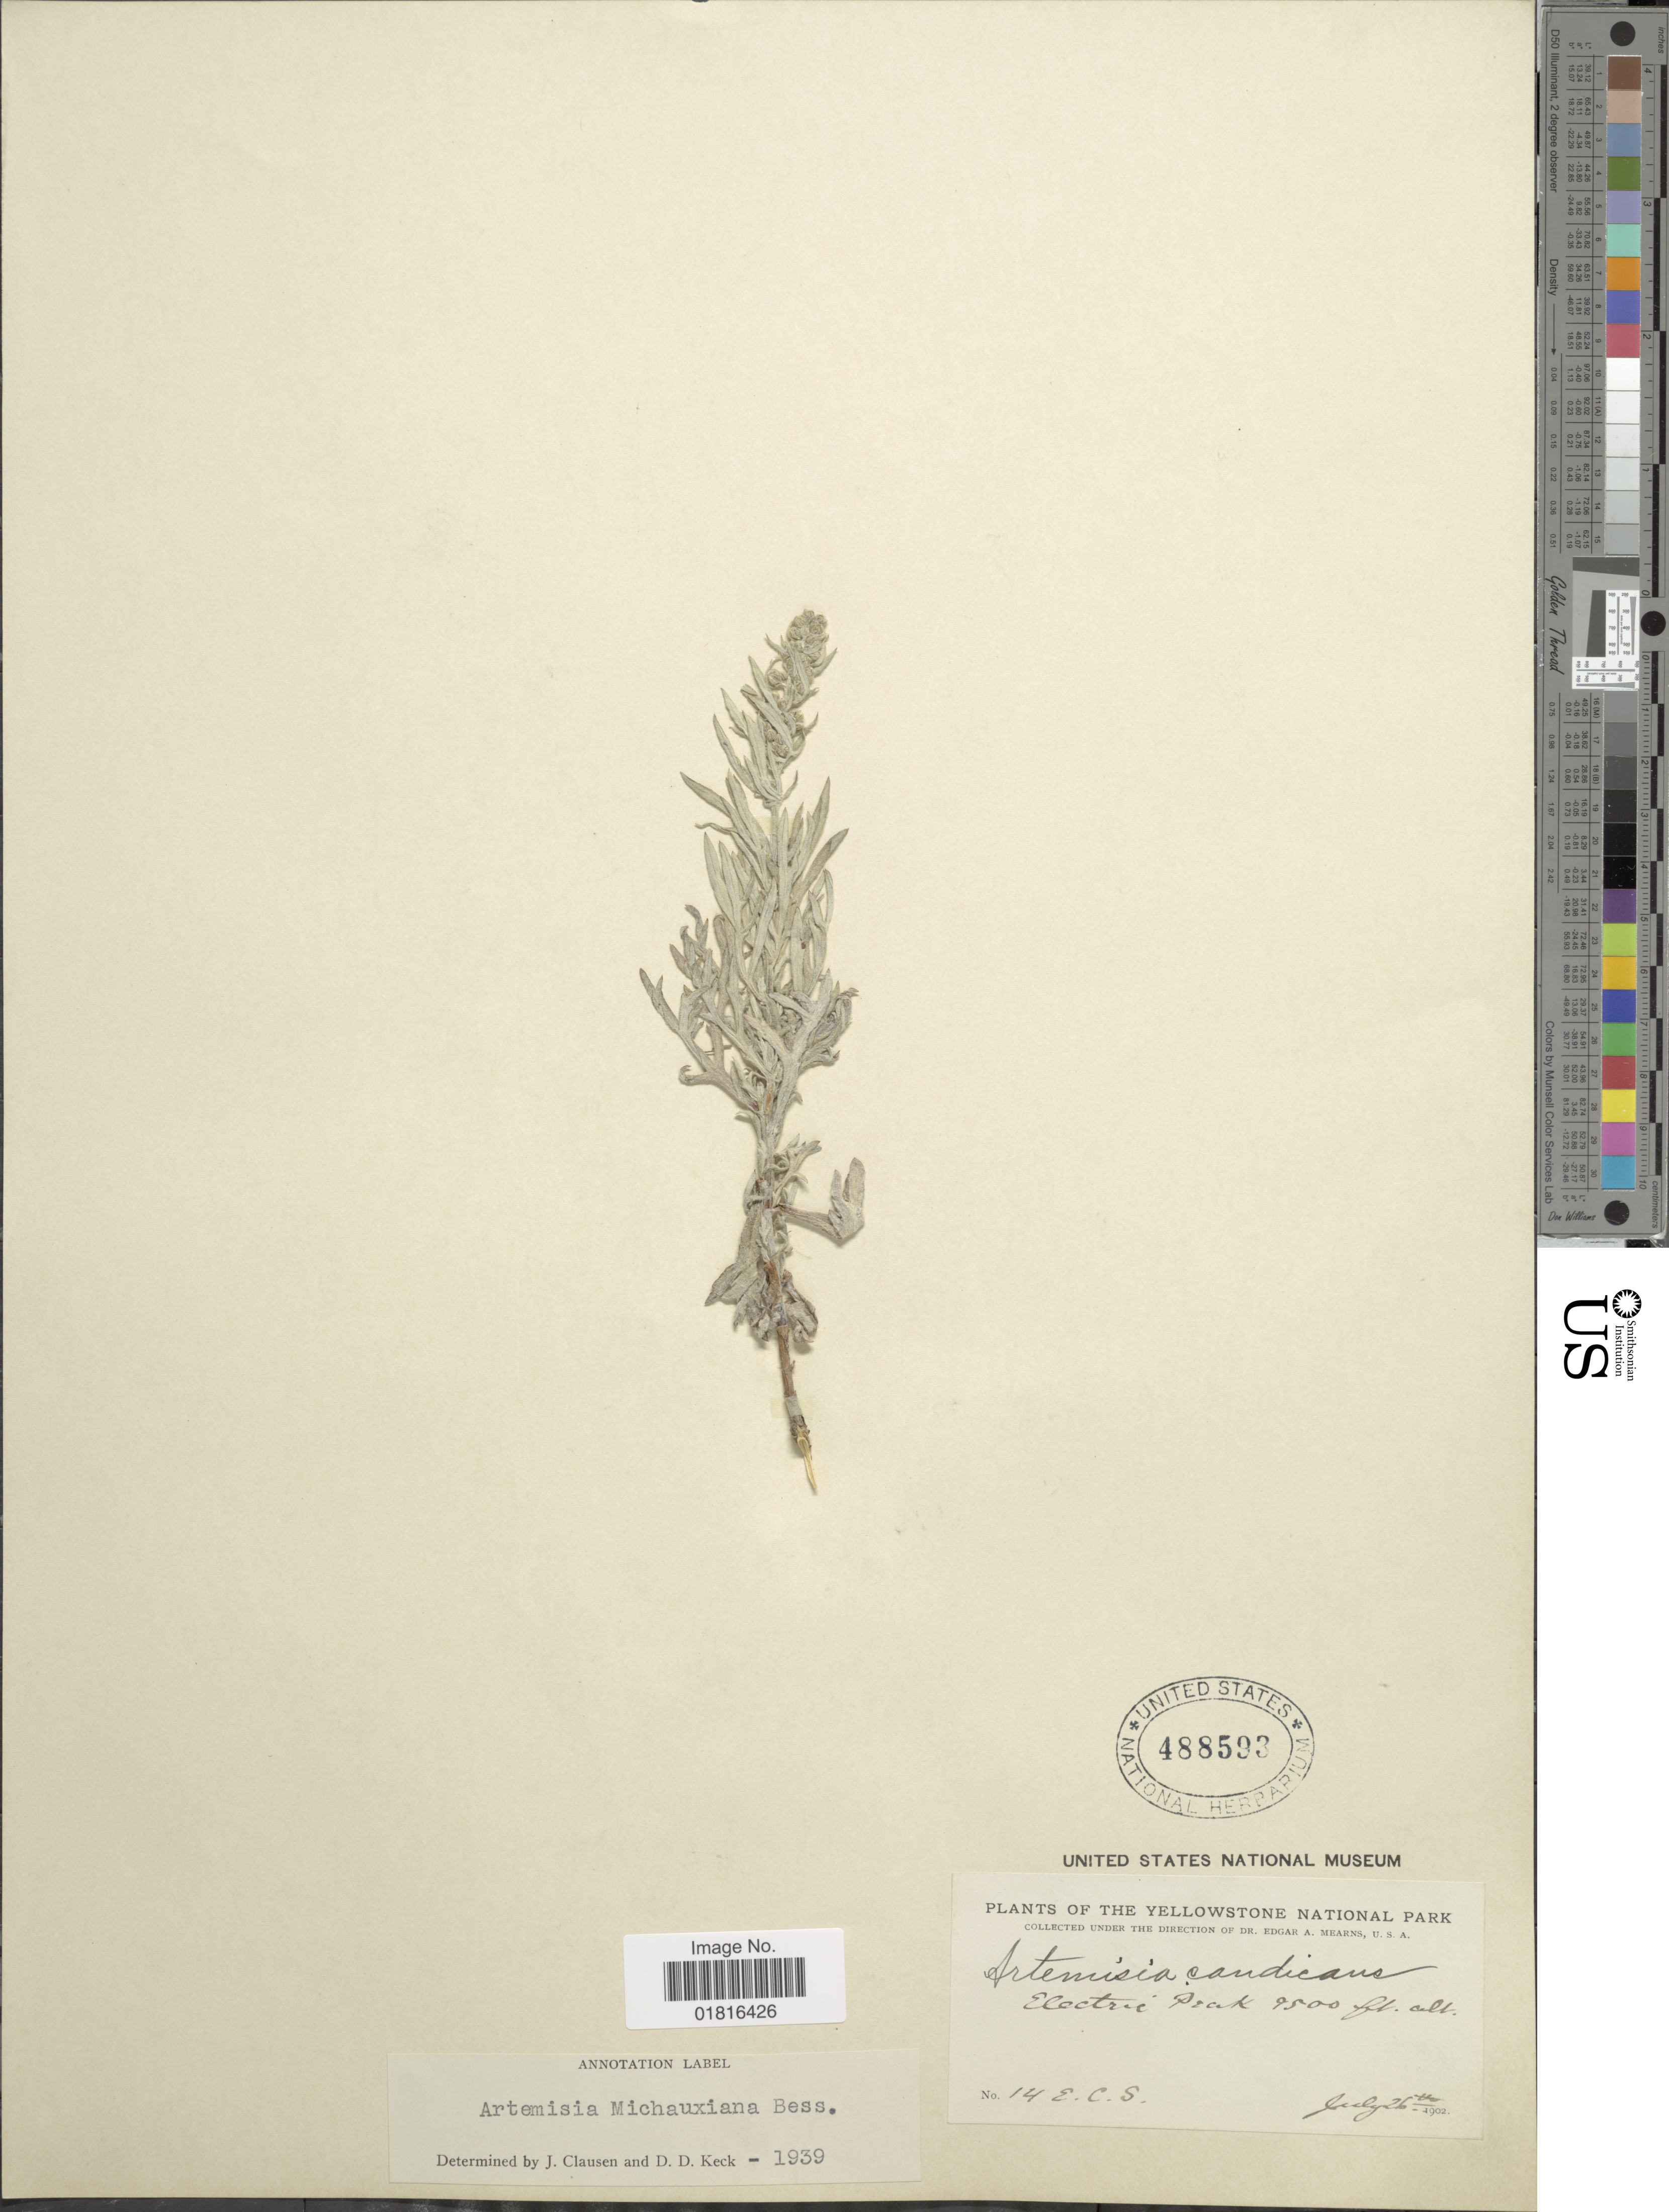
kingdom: Plantae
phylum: Tracheophyta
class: Magnoliopsida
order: Asterales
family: Asteraceae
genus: Artemisia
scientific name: Artemisia michauxiana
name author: Besser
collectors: E. C. Smith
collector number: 14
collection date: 1902-07-26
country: United States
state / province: Montana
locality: The Yellowstone National Park, Electric Peak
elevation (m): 2896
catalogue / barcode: US 488593